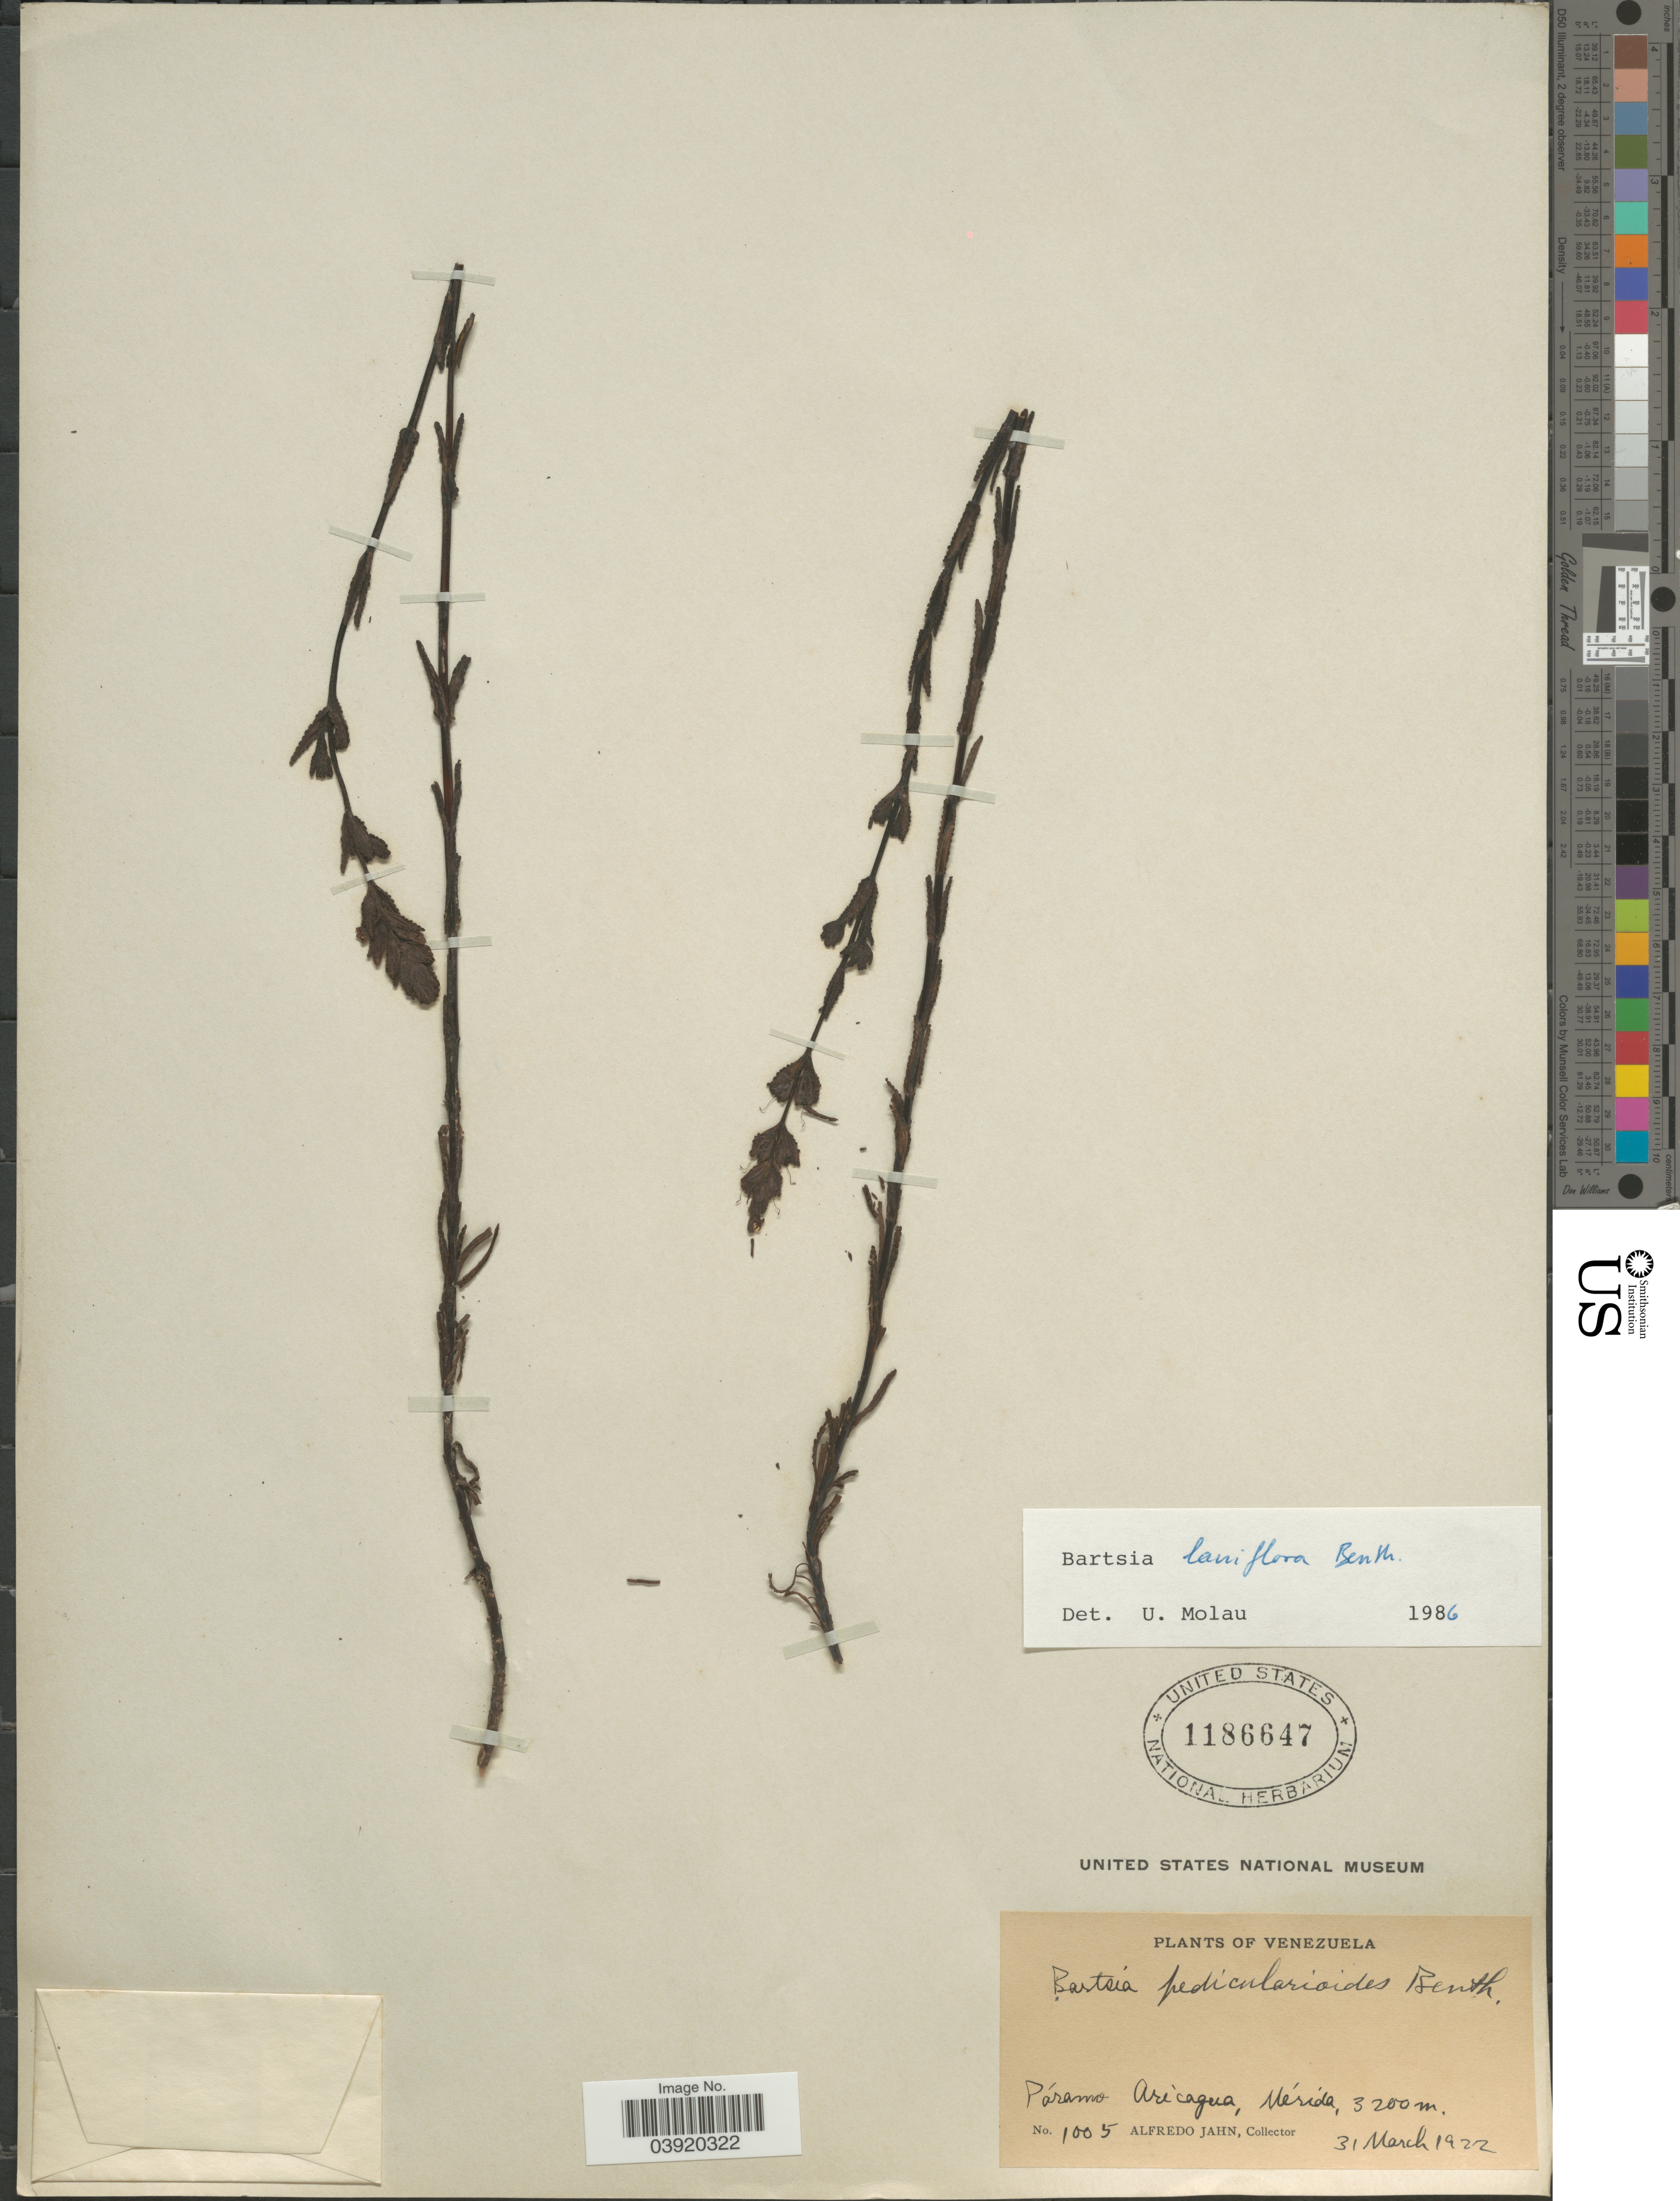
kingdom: Plantae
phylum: Tracheophyta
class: Magnoliopsida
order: Lamiales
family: Orobanchaceae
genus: Bartsia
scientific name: Bartsia laniflora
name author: Benth.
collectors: A. Jahn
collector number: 1005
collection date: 1922-03-31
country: Venezuela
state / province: Merida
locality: Páramo Aricagua.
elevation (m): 3200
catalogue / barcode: US 1186647